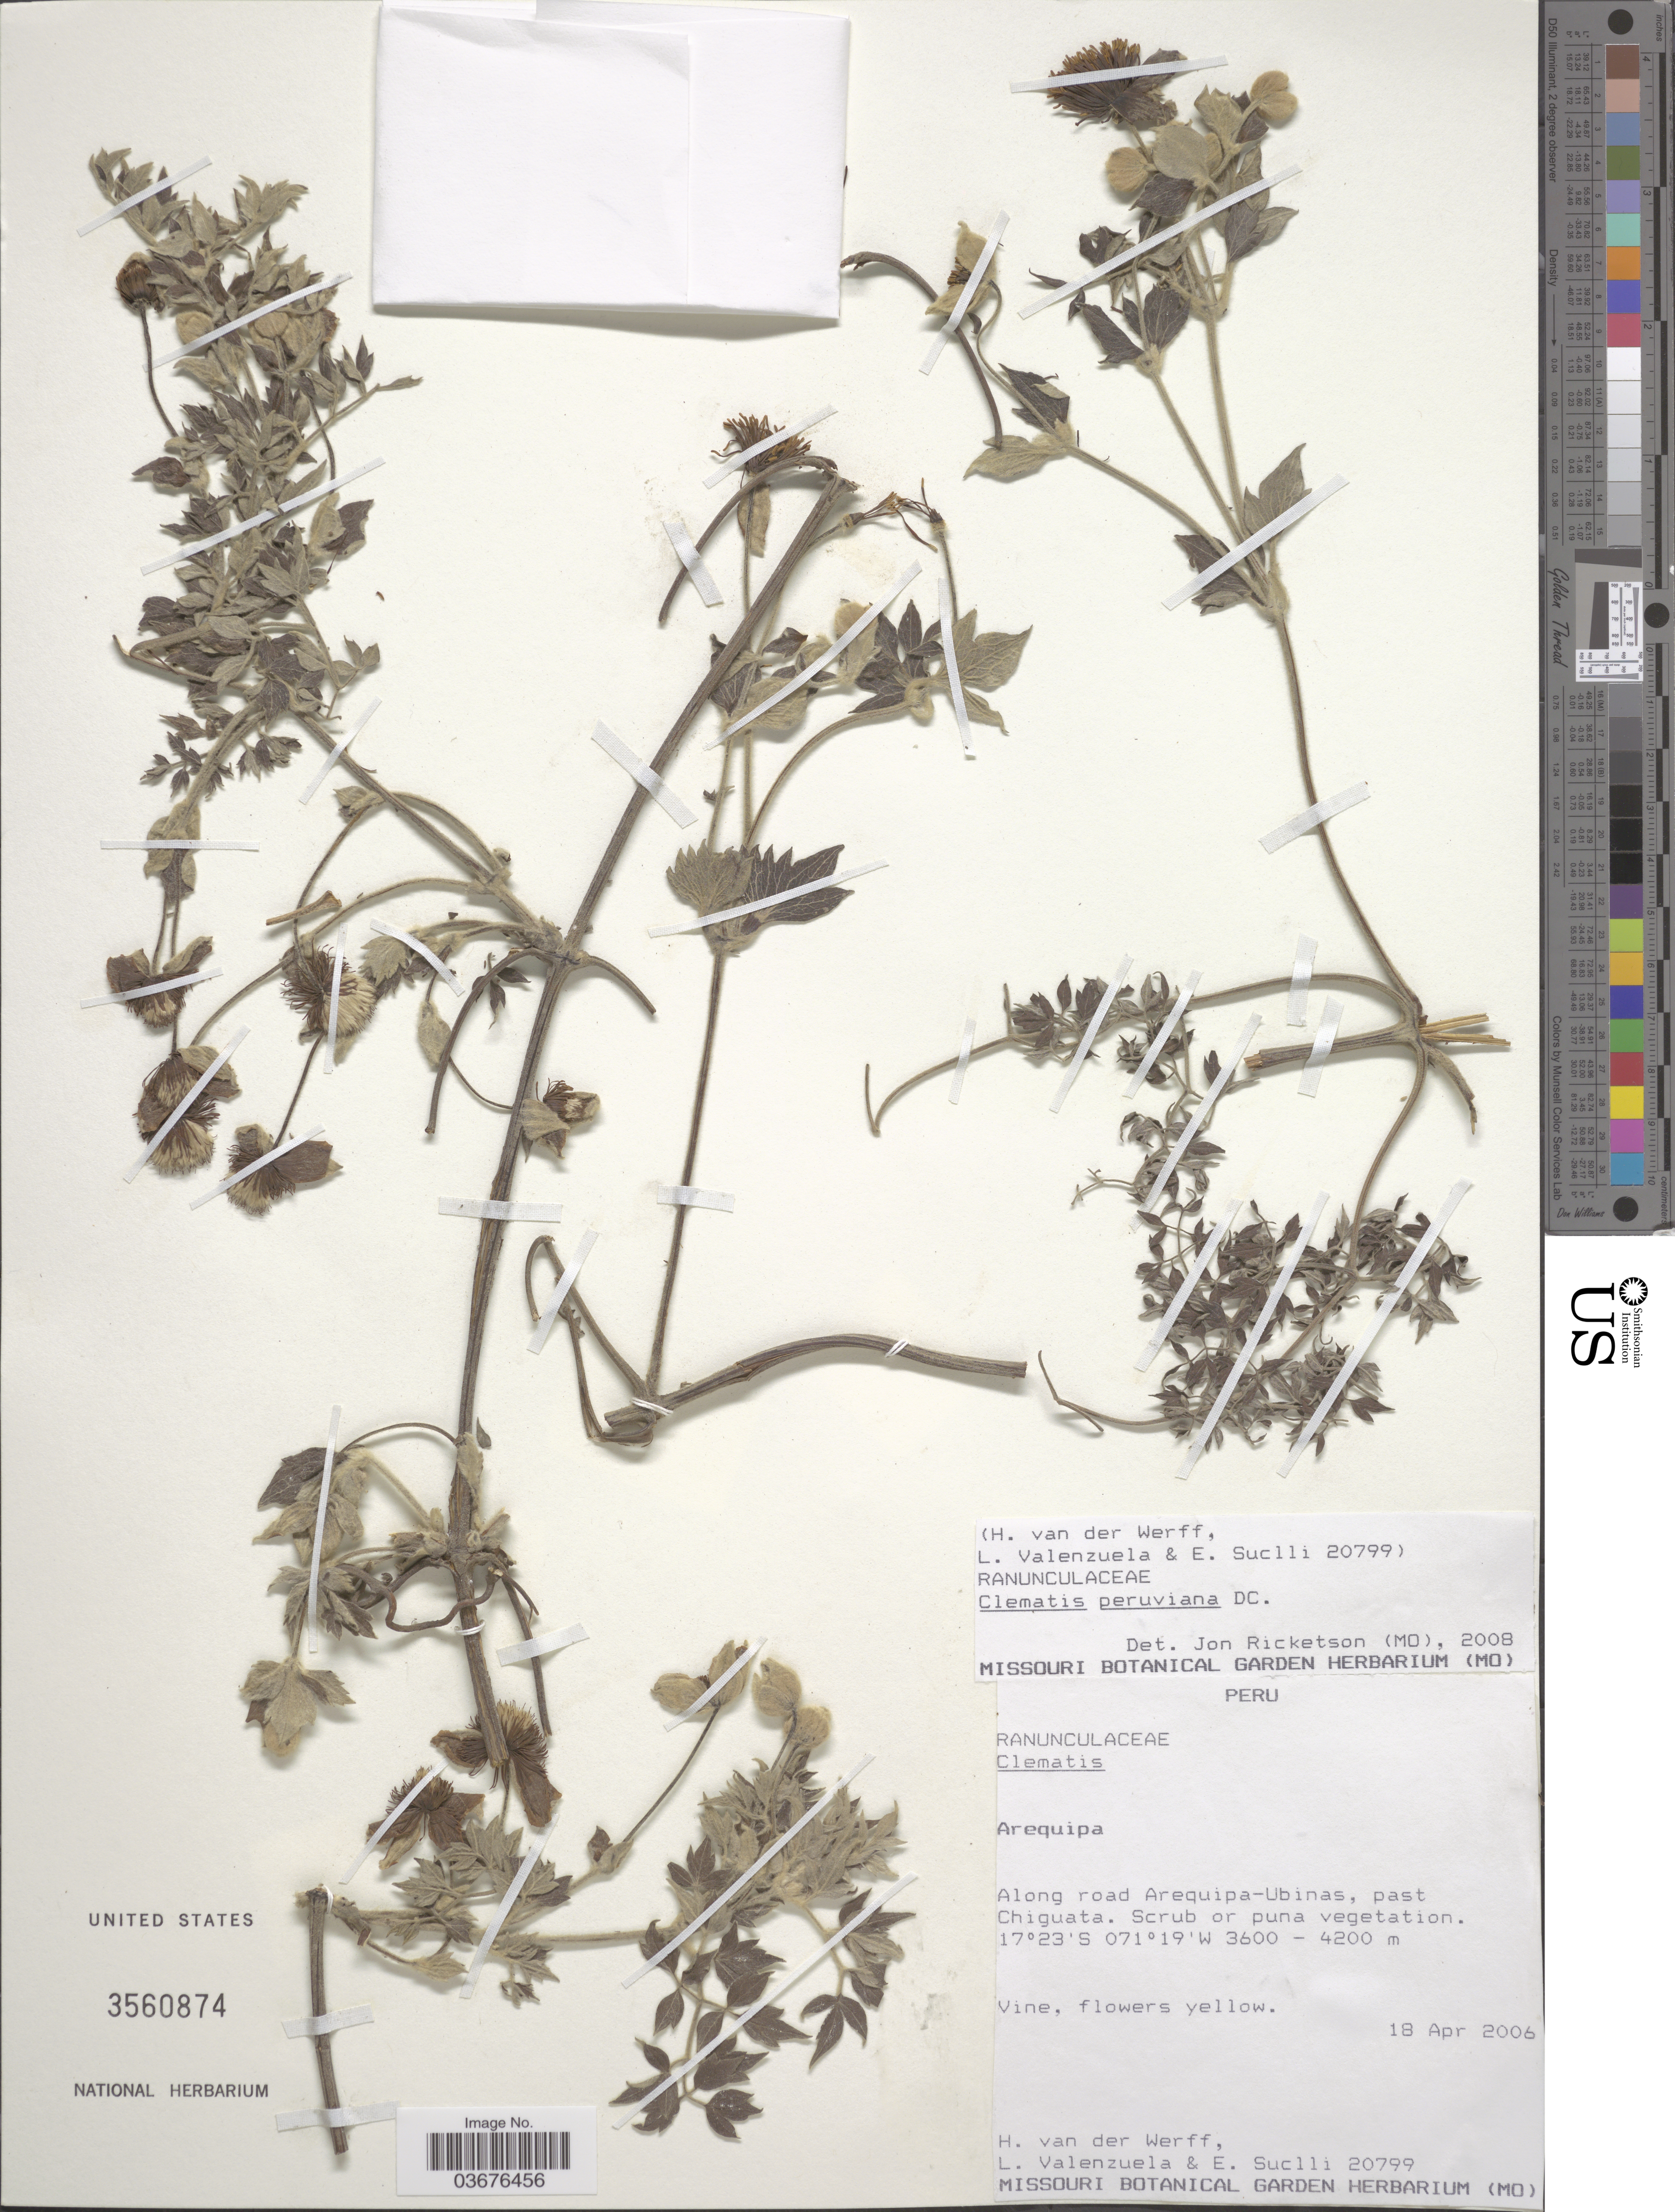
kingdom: Plantae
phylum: Tracheophyta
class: Magnoliopsida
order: Ranunculales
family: Ranunculaceae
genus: Clematis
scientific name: Clematis peruviana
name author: DC.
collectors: H. van der Werff, L. Valenzuela & E. Suclli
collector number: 20799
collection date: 2006-04-18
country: Peru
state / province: Arequipa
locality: Along road Arequipa-Ubinas, past Chiguata.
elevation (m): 3600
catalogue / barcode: US 3560874